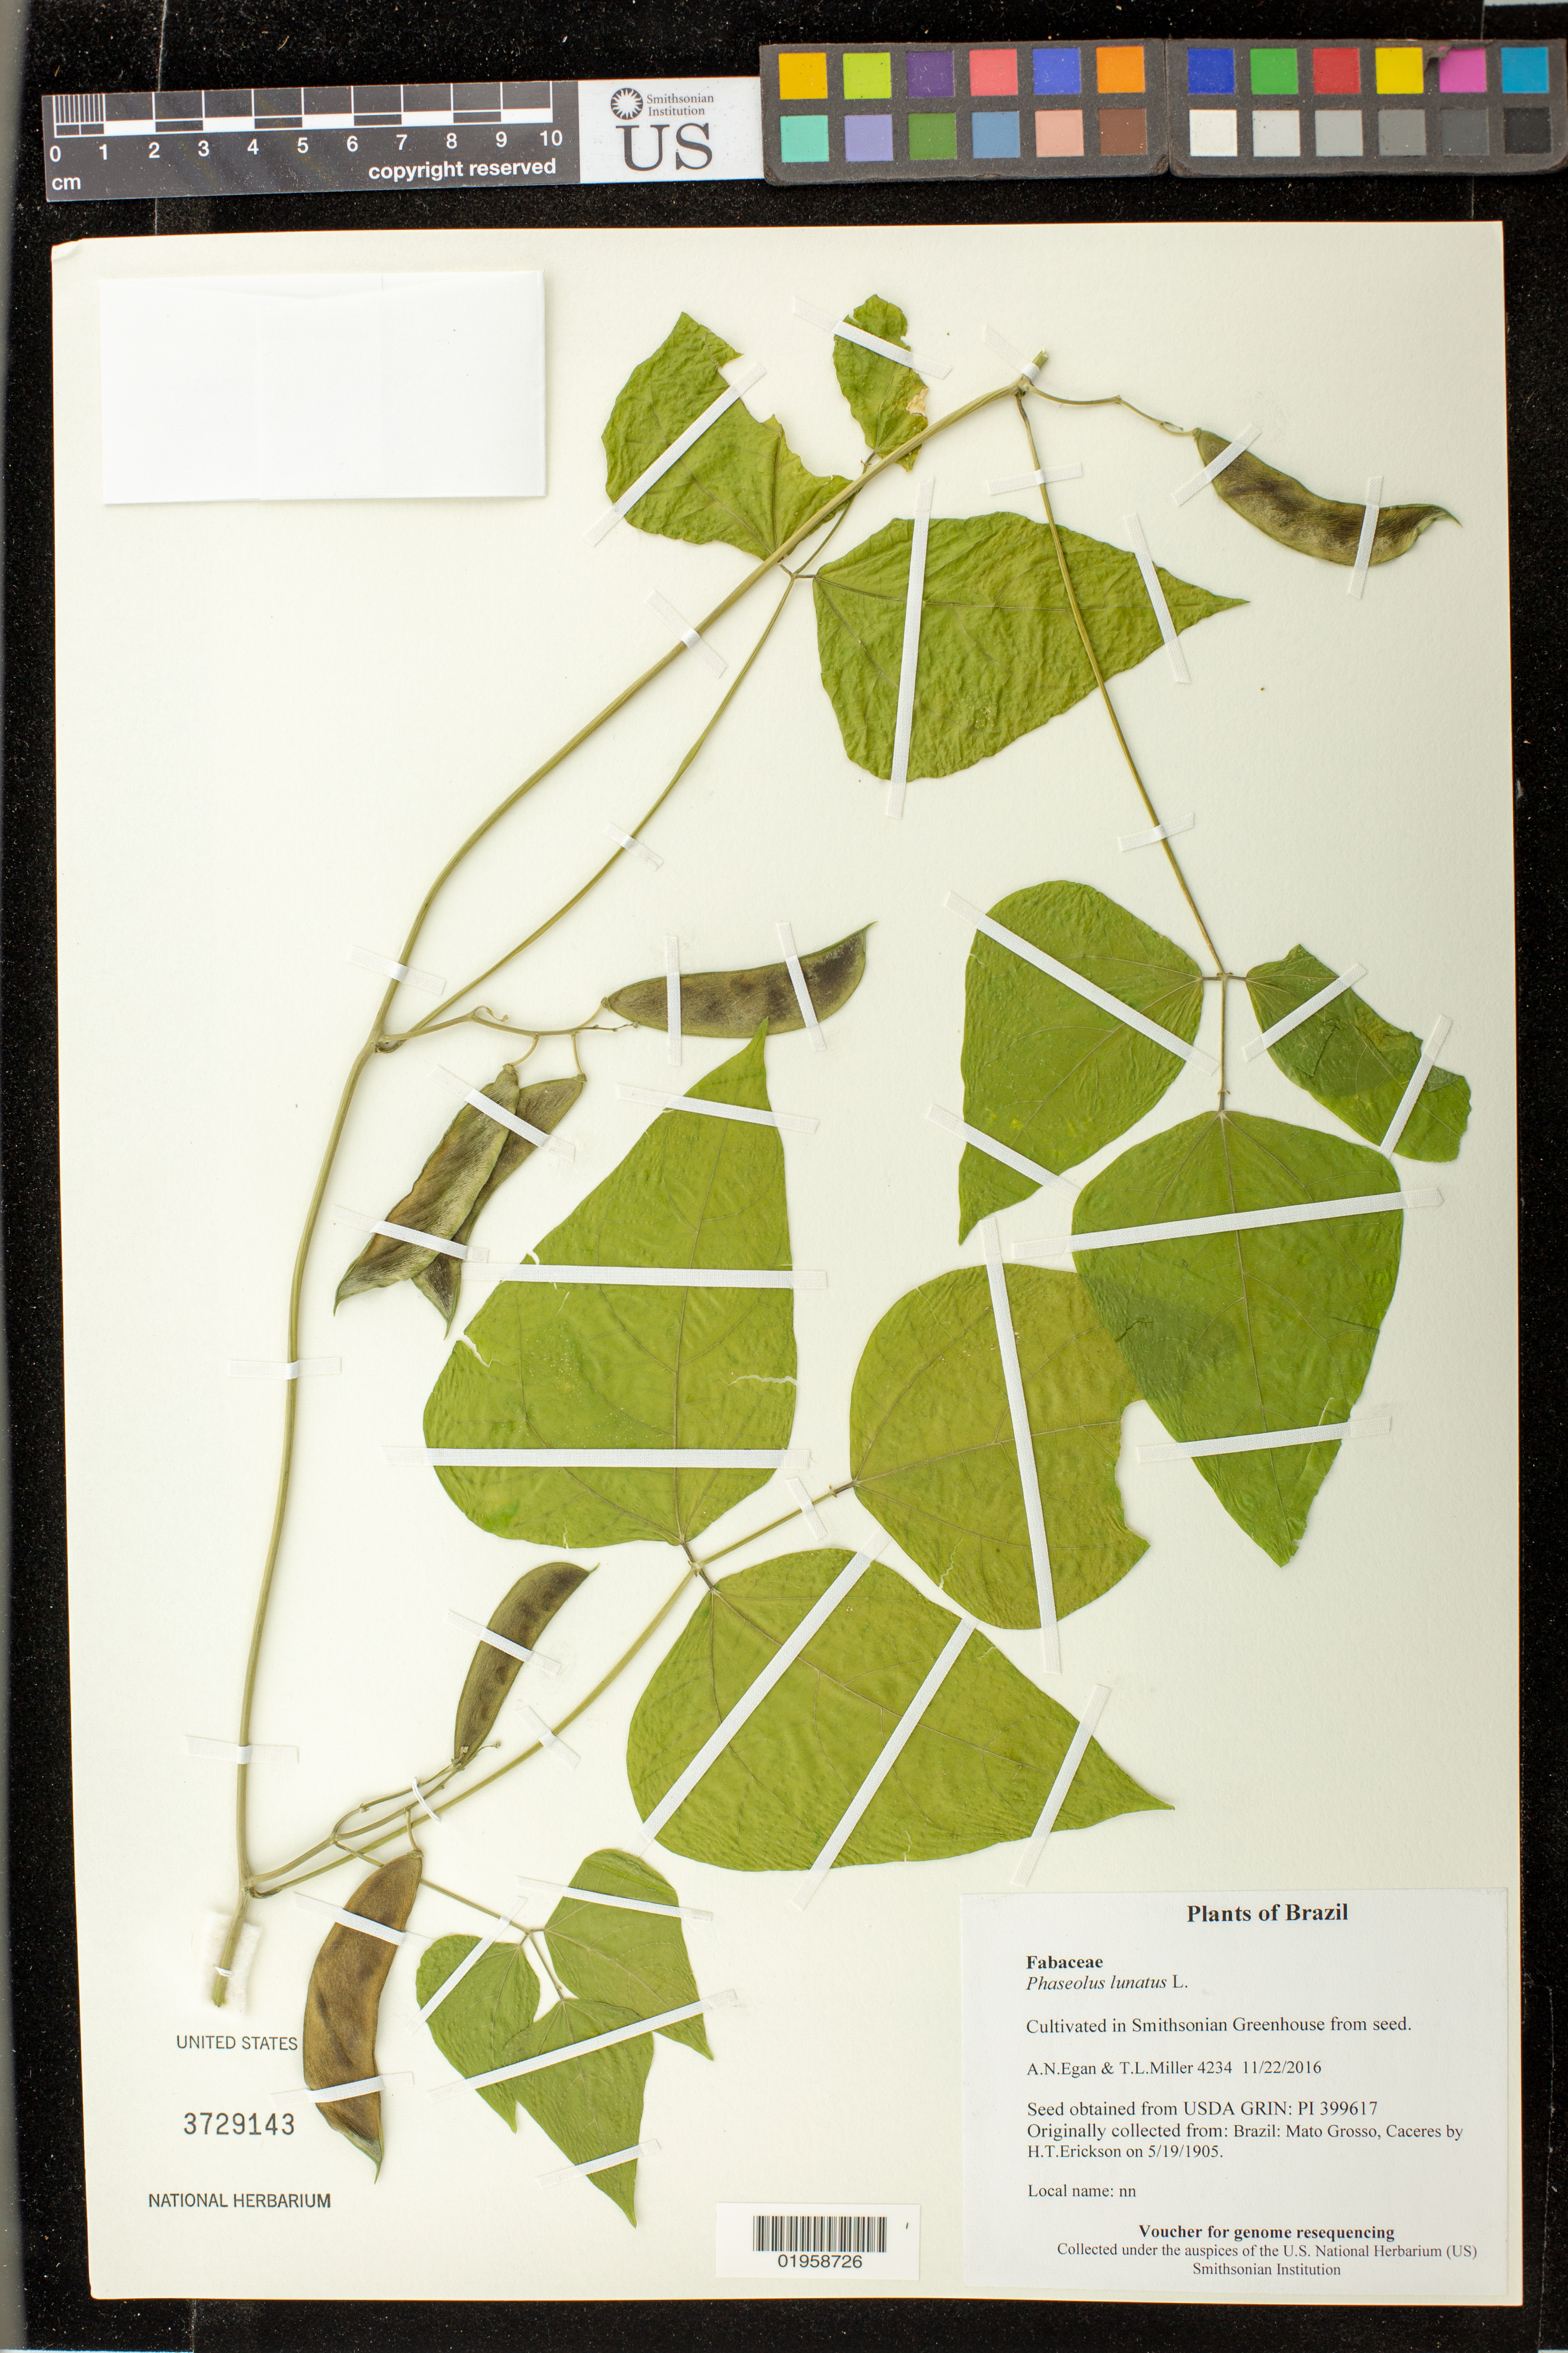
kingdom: Plantae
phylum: Tracheophyta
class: Magnoliopsida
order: Fabales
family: Fabaceae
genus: Phaseolus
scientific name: Phaseolus lunatus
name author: L.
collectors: A. N. Egan & T. L. Miller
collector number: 4234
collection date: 2016-11-22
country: United States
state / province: Maryland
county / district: Prince George's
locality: Smithsonian's Museum Support Ctr; 4210 Suitland Pkwy., NMNH Botany Research Greenhouses. Suitland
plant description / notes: Originally collected in Brazil, Mato Grosso, Caceres on 1905-05-19. H.T.Erickson (collector); Grown from seed acquired from the USDA's GRIN seed bank.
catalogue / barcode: US 3729143